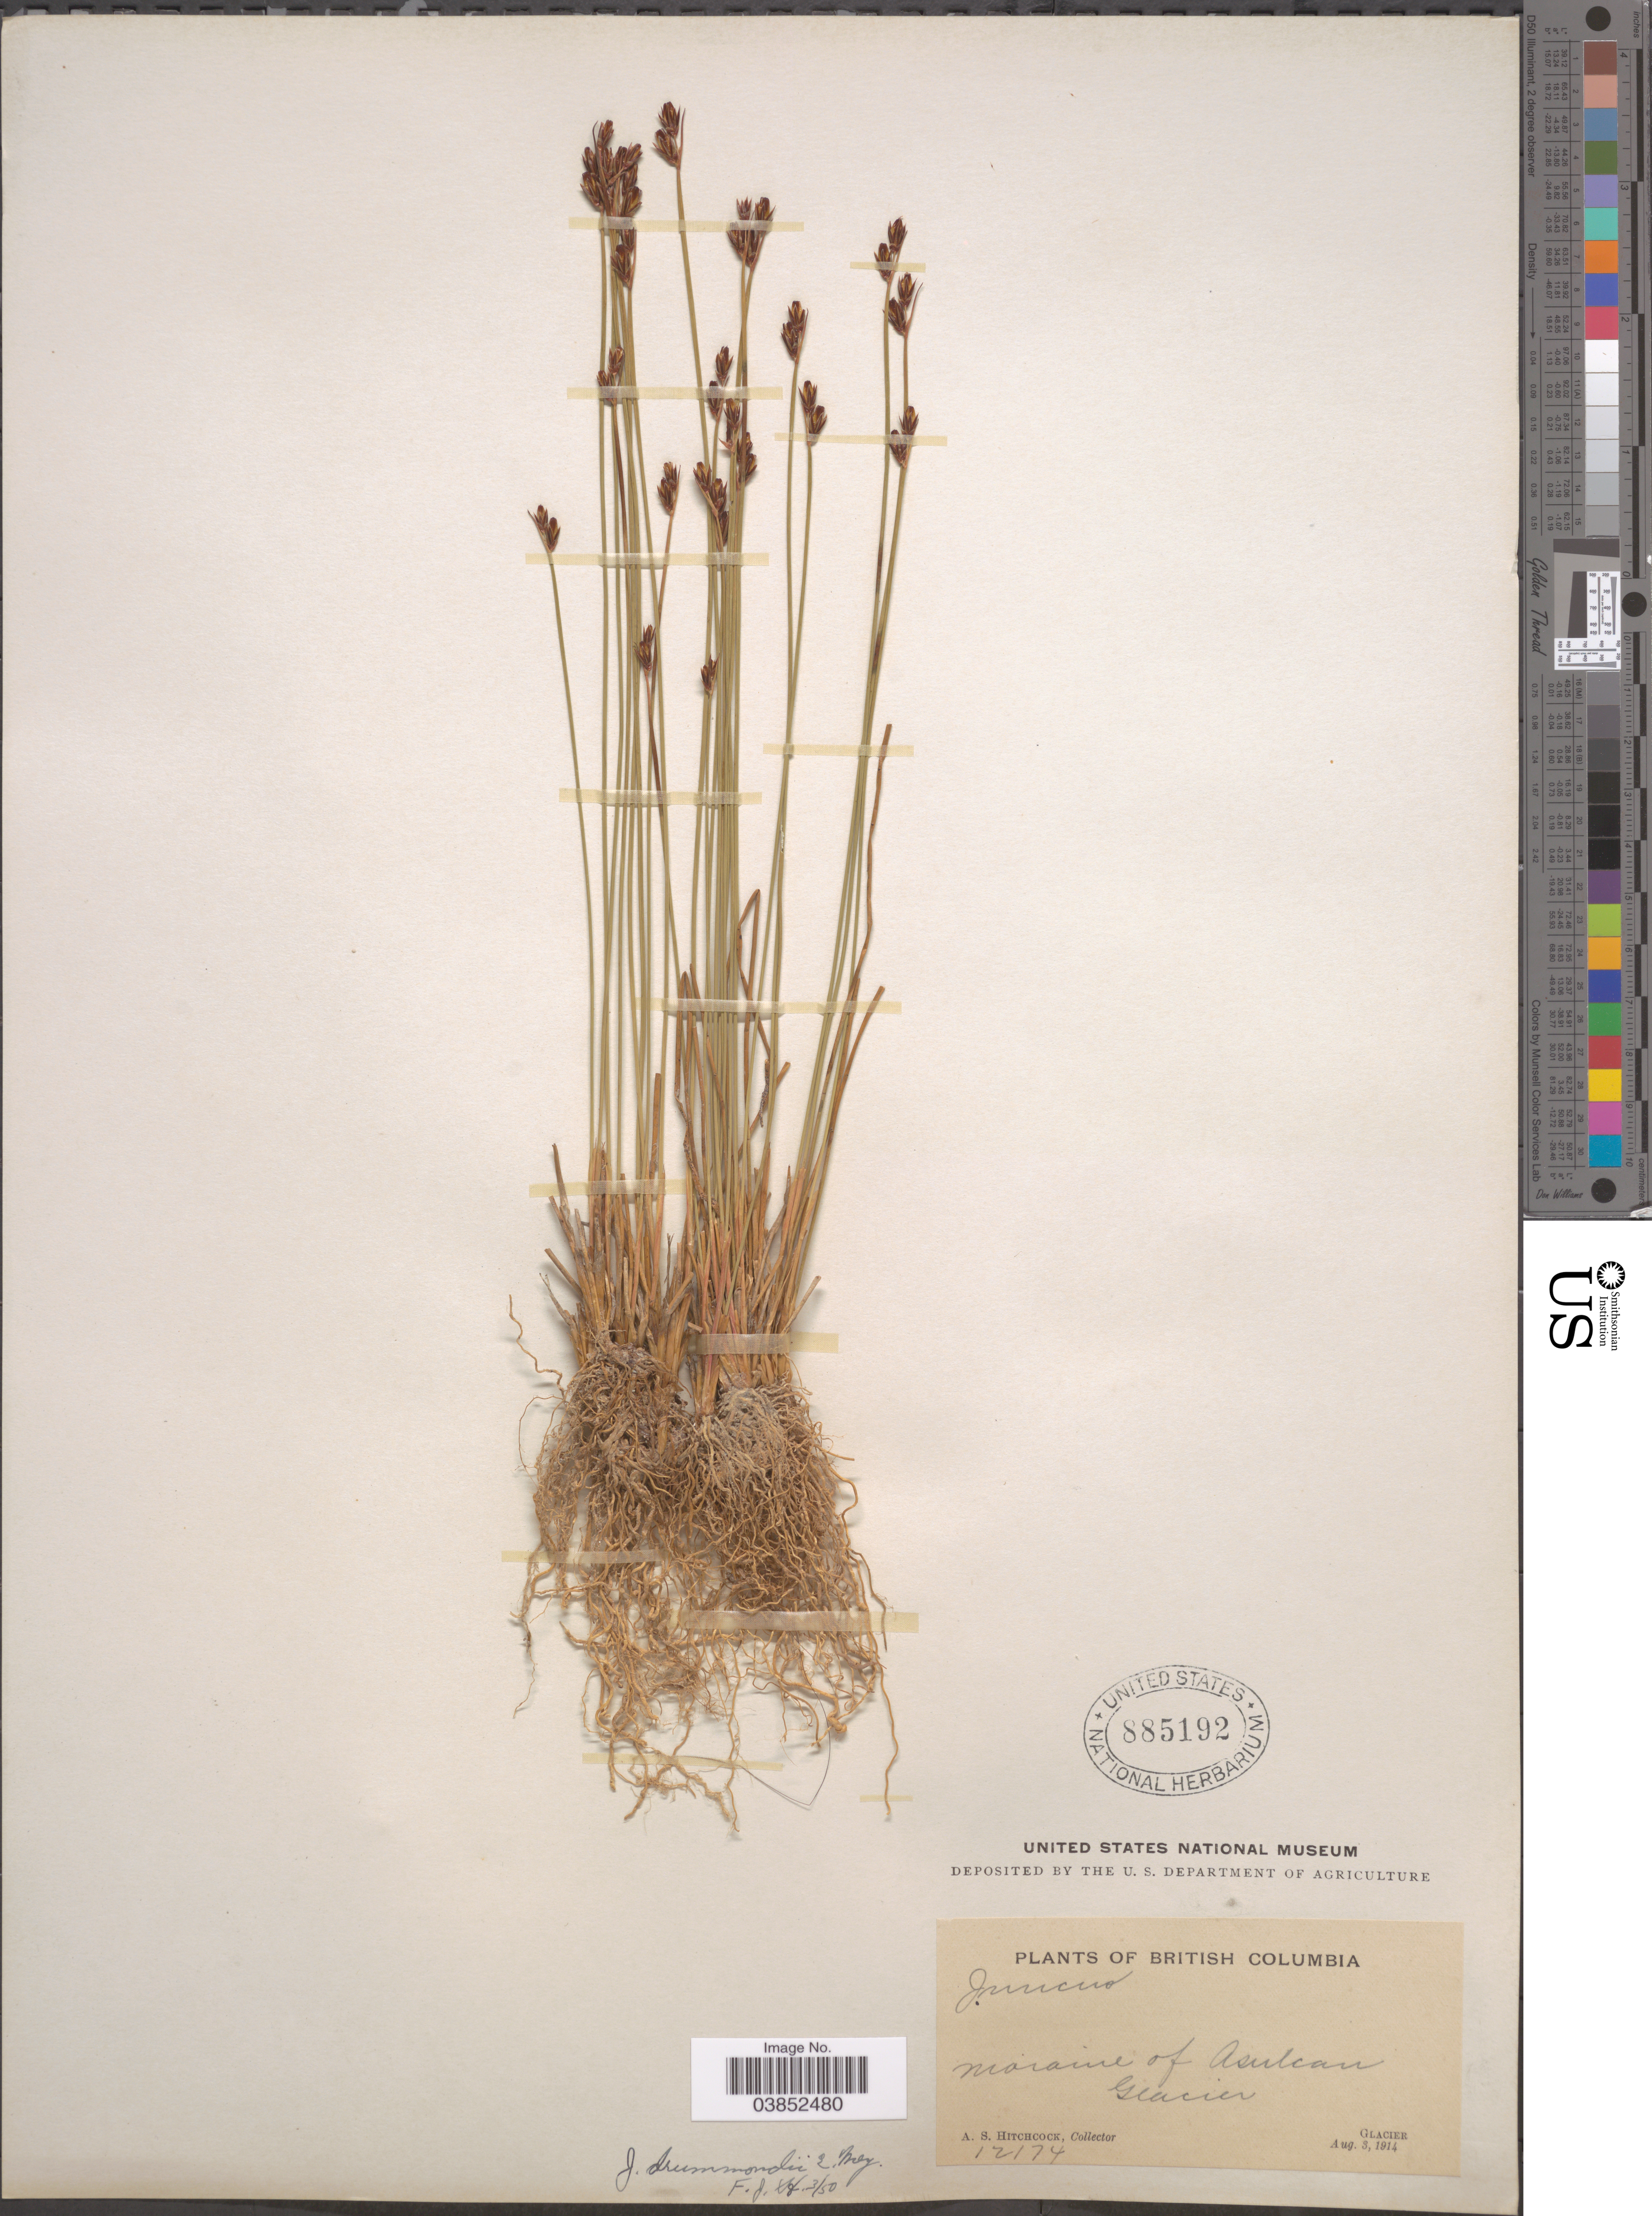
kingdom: Plantae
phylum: Tracheophyta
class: Liliopsida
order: Poales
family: Juncaceae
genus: Juncus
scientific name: Juncus drummondii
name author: E. Mey.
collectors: A. S. Hitchcock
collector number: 12174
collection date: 1914-08-03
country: Canada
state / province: British Columbia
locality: Moraine of Asulcan. Glacier.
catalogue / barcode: US 885192